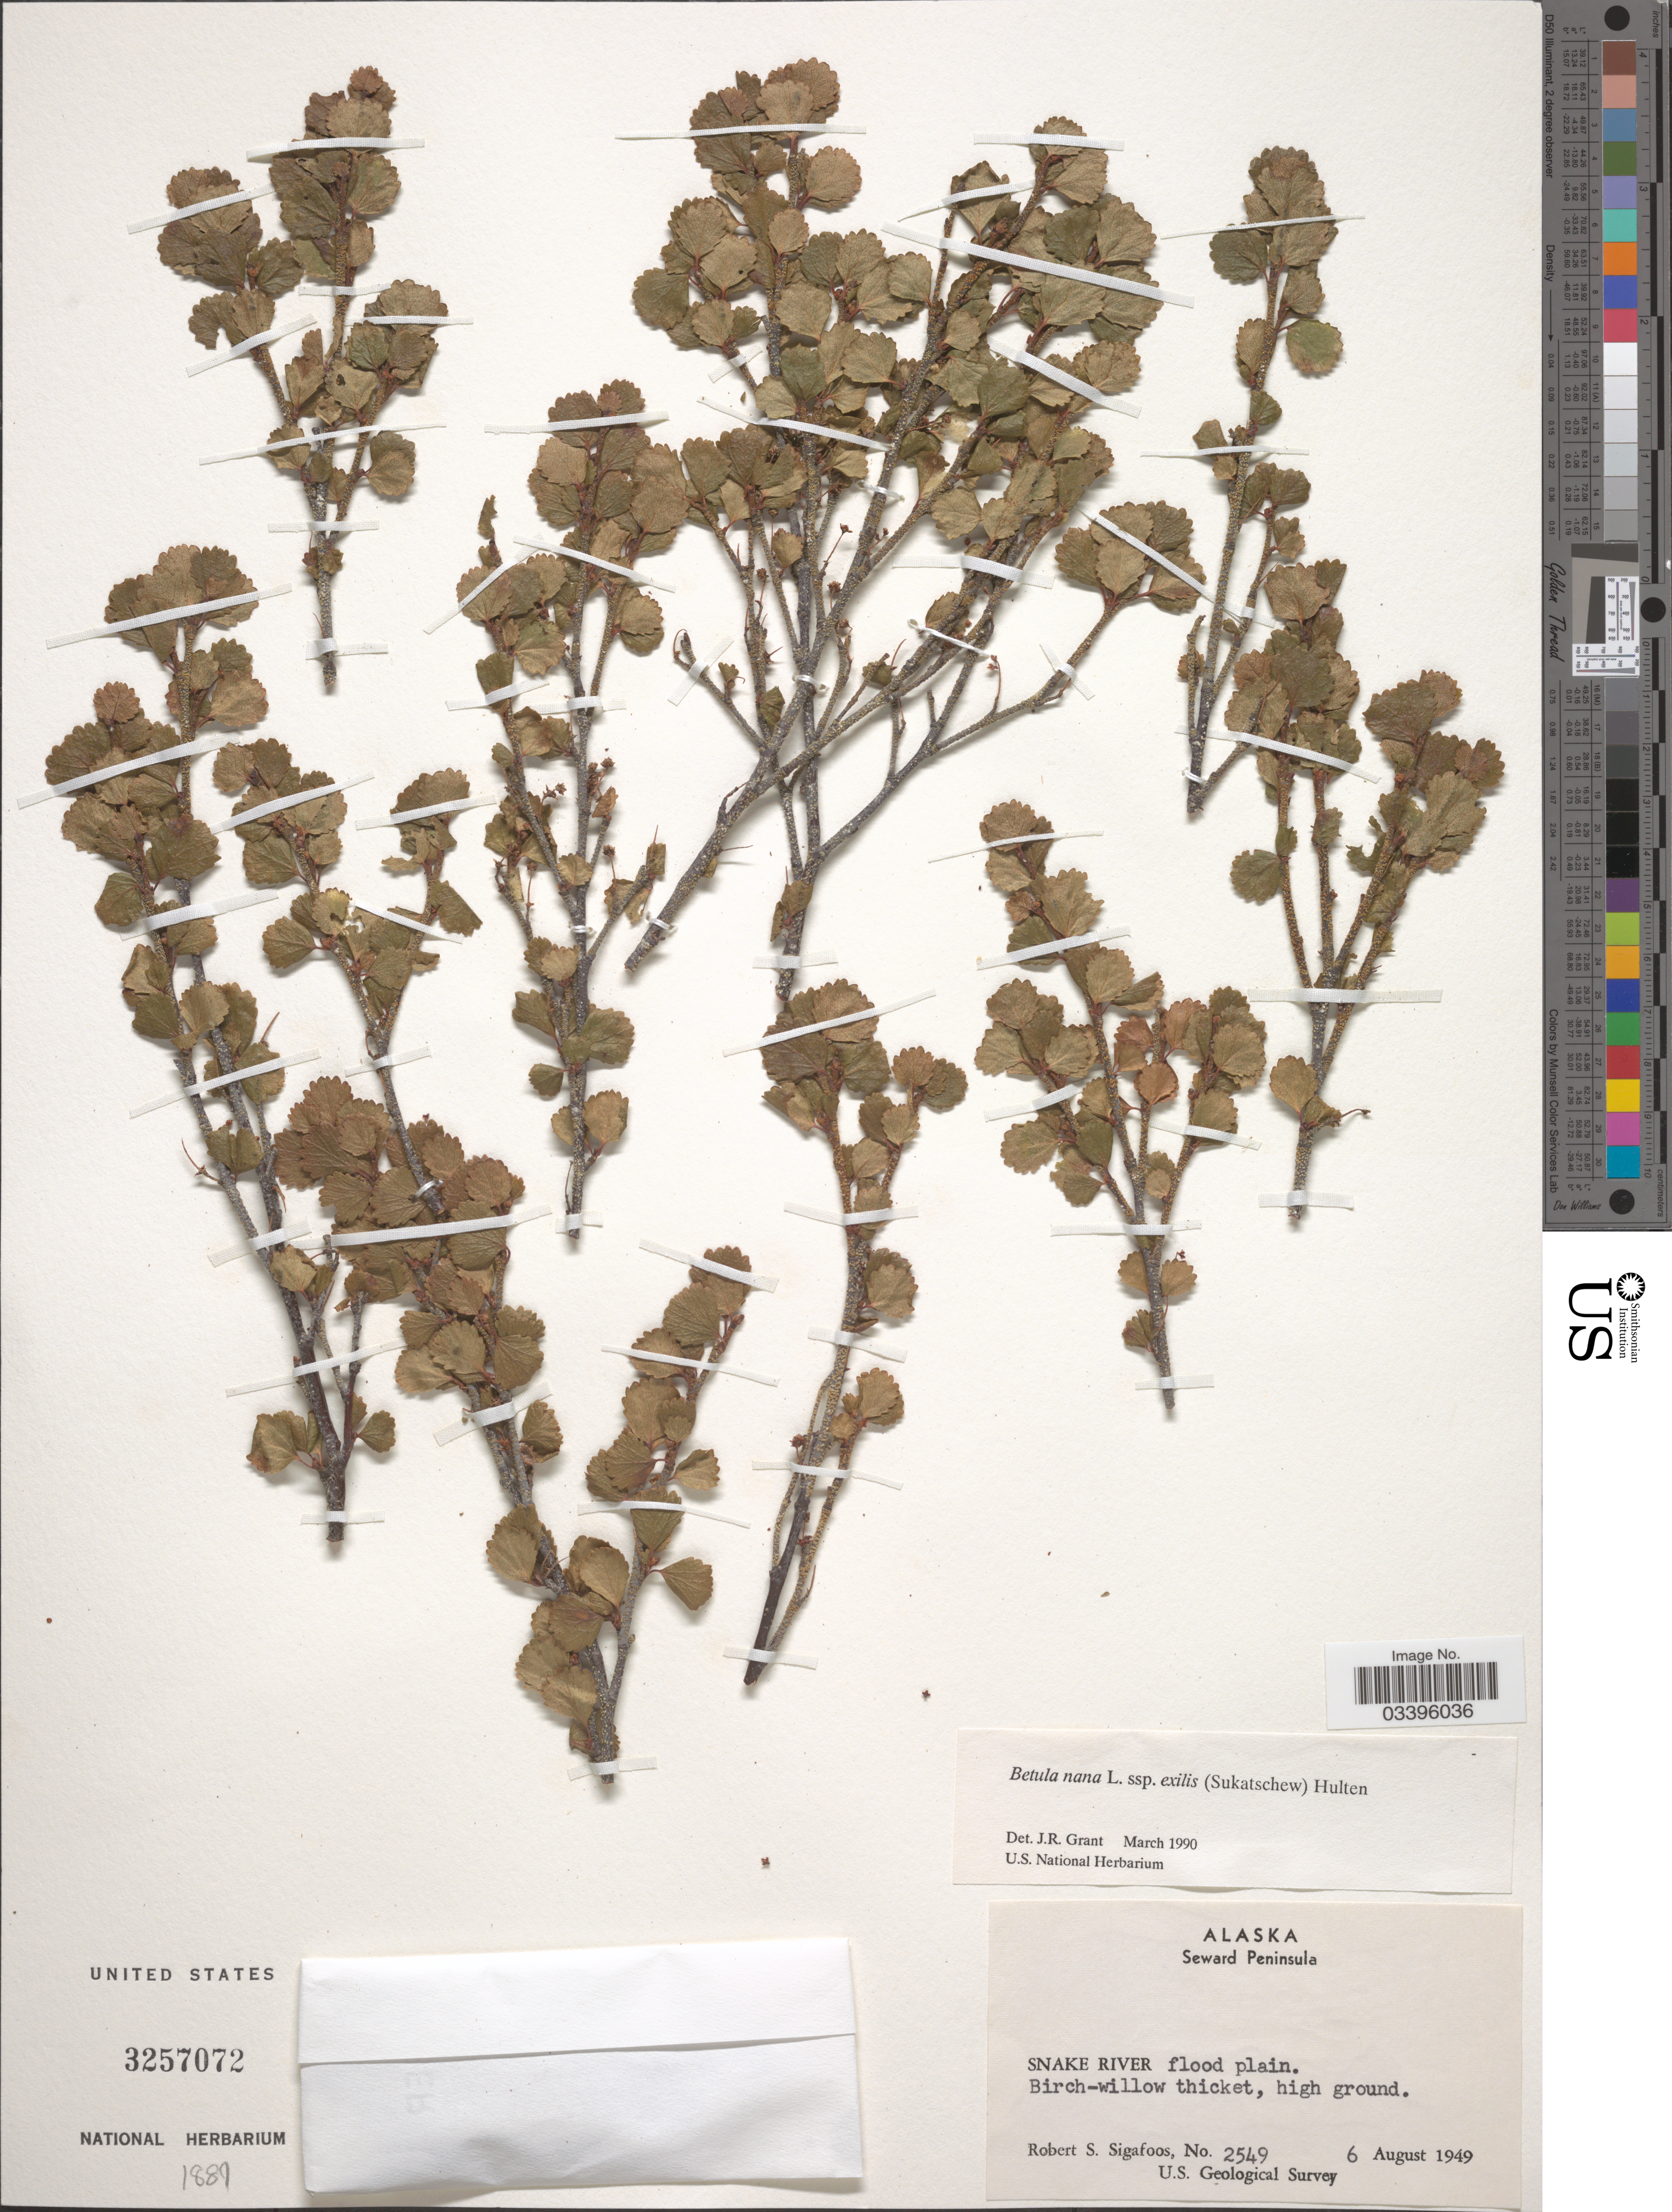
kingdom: Plantae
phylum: Tracheophyta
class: Magnoliopsida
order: Fagales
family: Betulaceae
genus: Betula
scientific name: Betula nana subsp. exilis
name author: L.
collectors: R. Sigafoos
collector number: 2549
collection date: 1949-08-06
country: United States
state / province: Alaska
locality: Seward Peninsula. Snake River flood plain.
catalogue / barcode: US 3257072